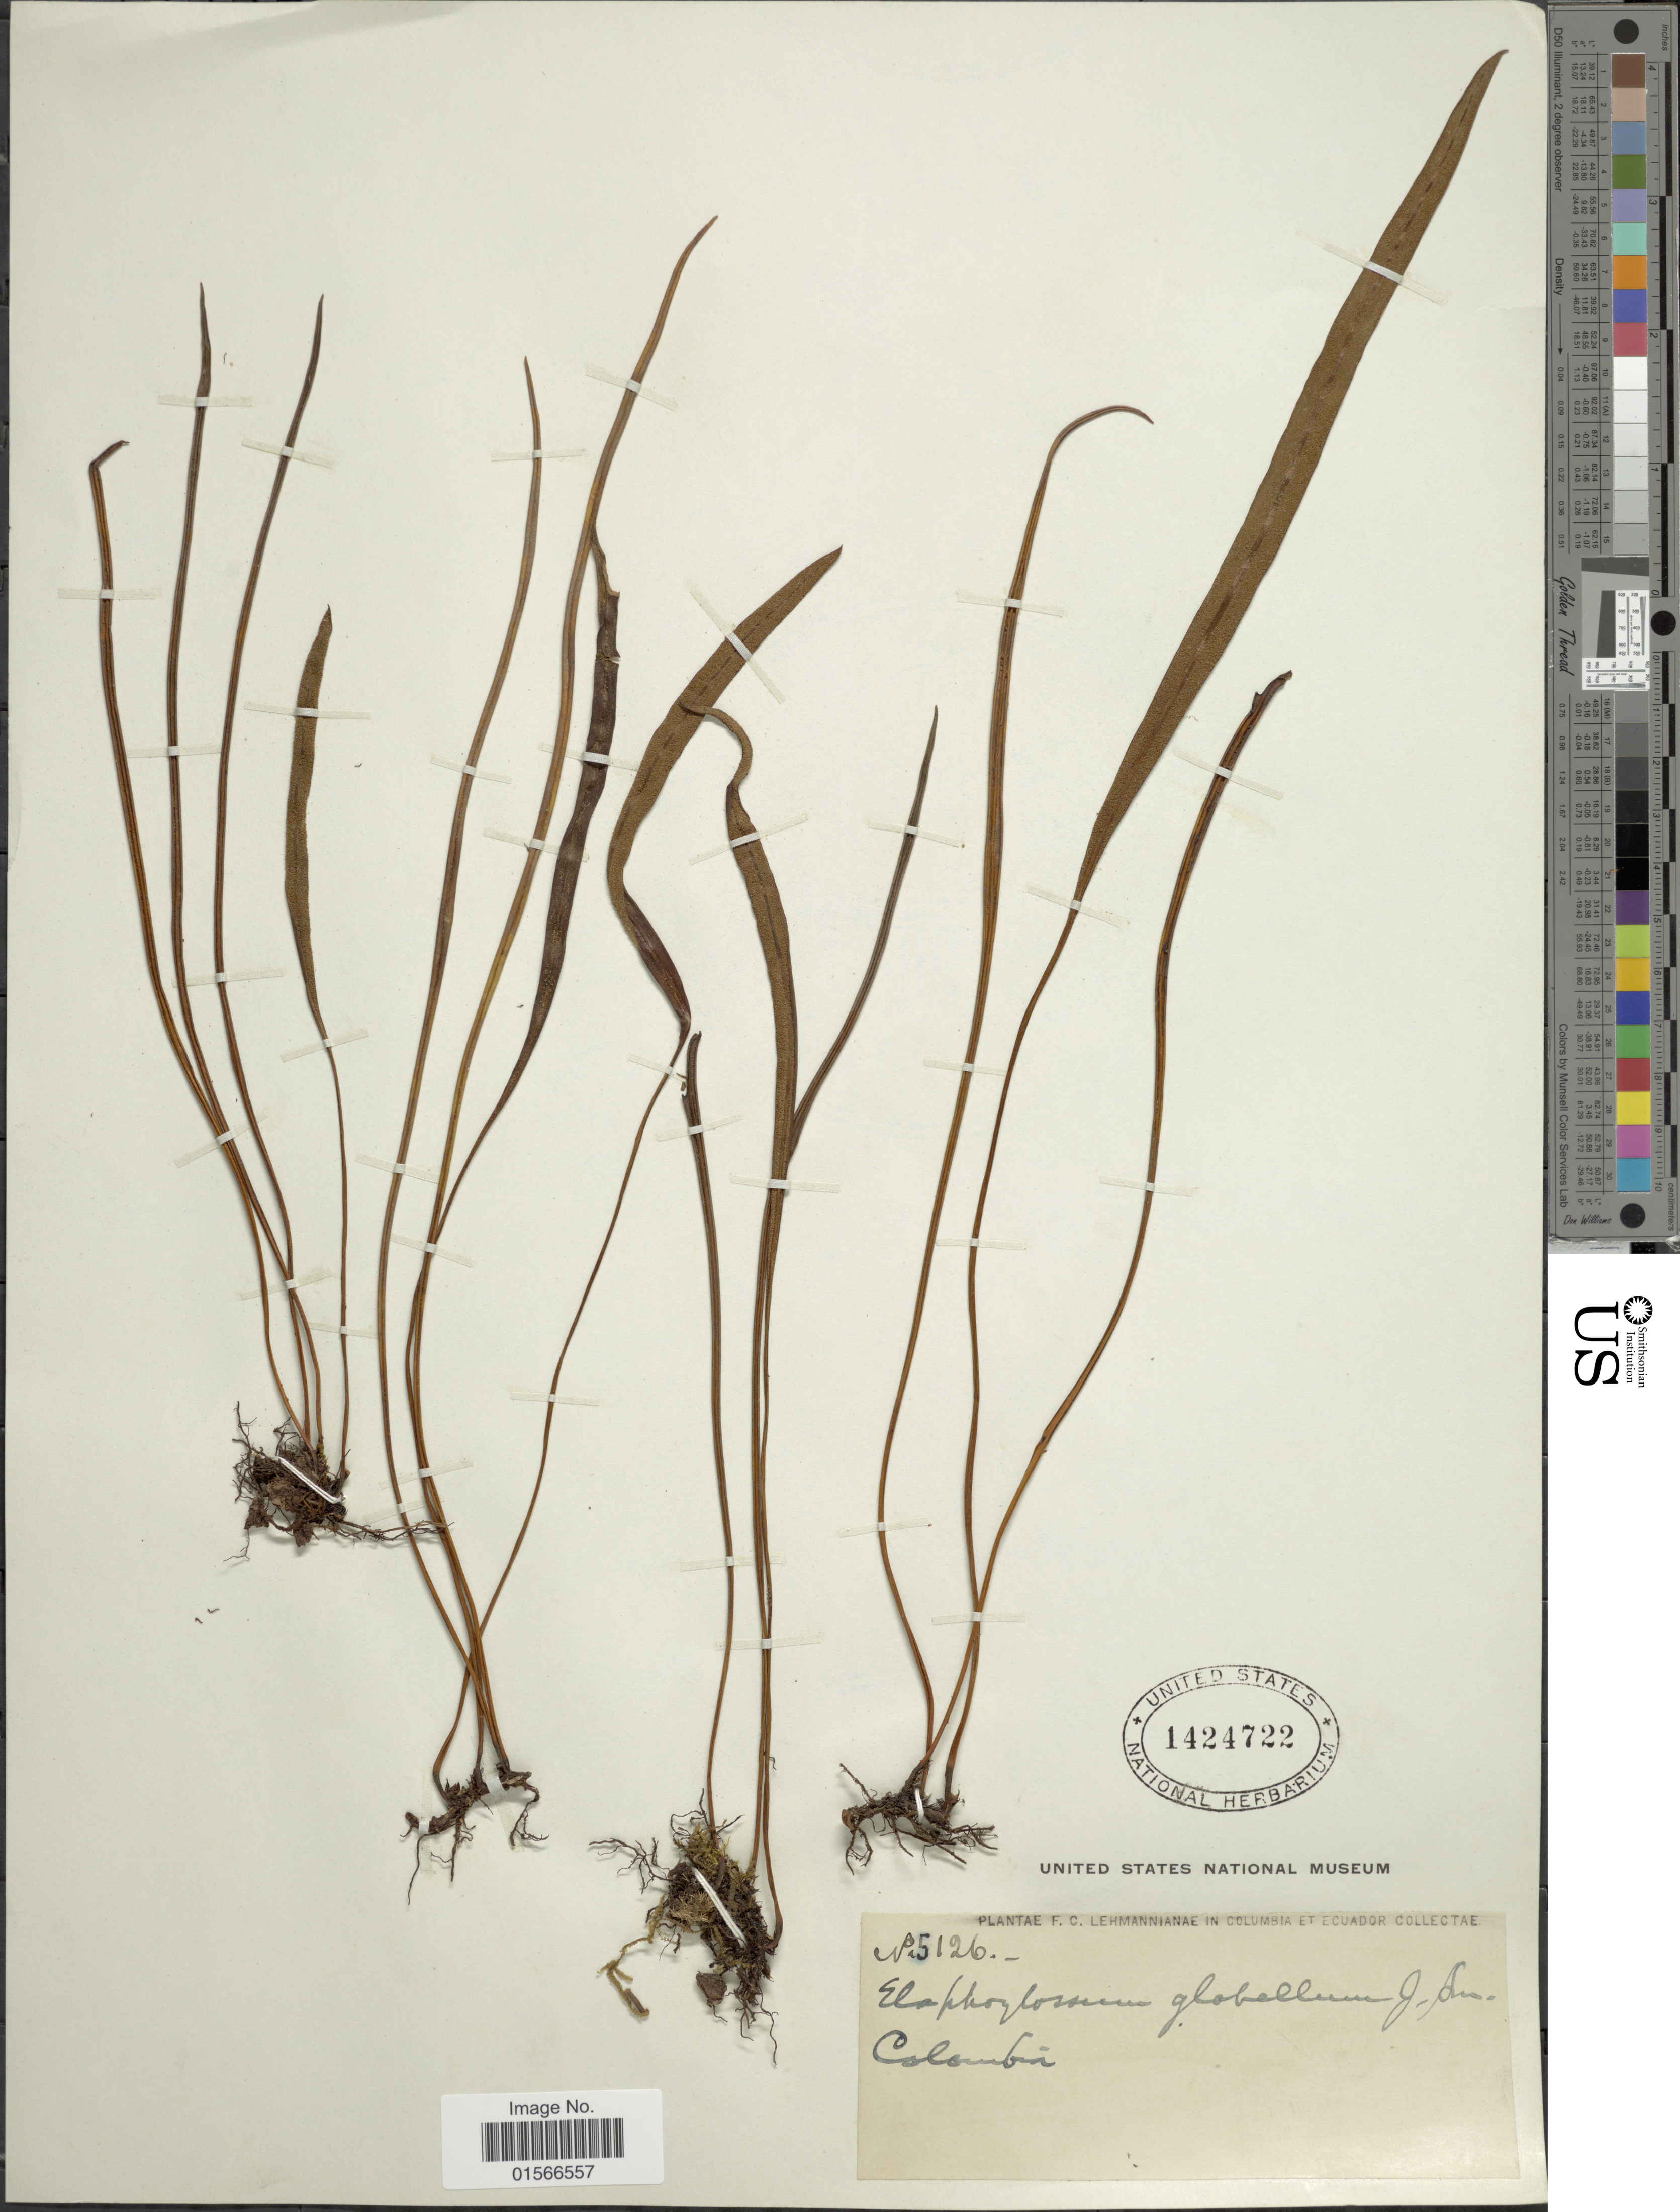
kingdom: Plantae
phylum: Tracheophyta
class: Polypodiopsida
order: Polypodiales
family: Dryopteridaceae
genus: Elaphoglossum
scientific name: Elaphoglossum glabellum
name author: J. Sm.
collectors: F. C. Lehmann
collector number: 5126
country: Colombia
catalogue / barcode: US 1424722